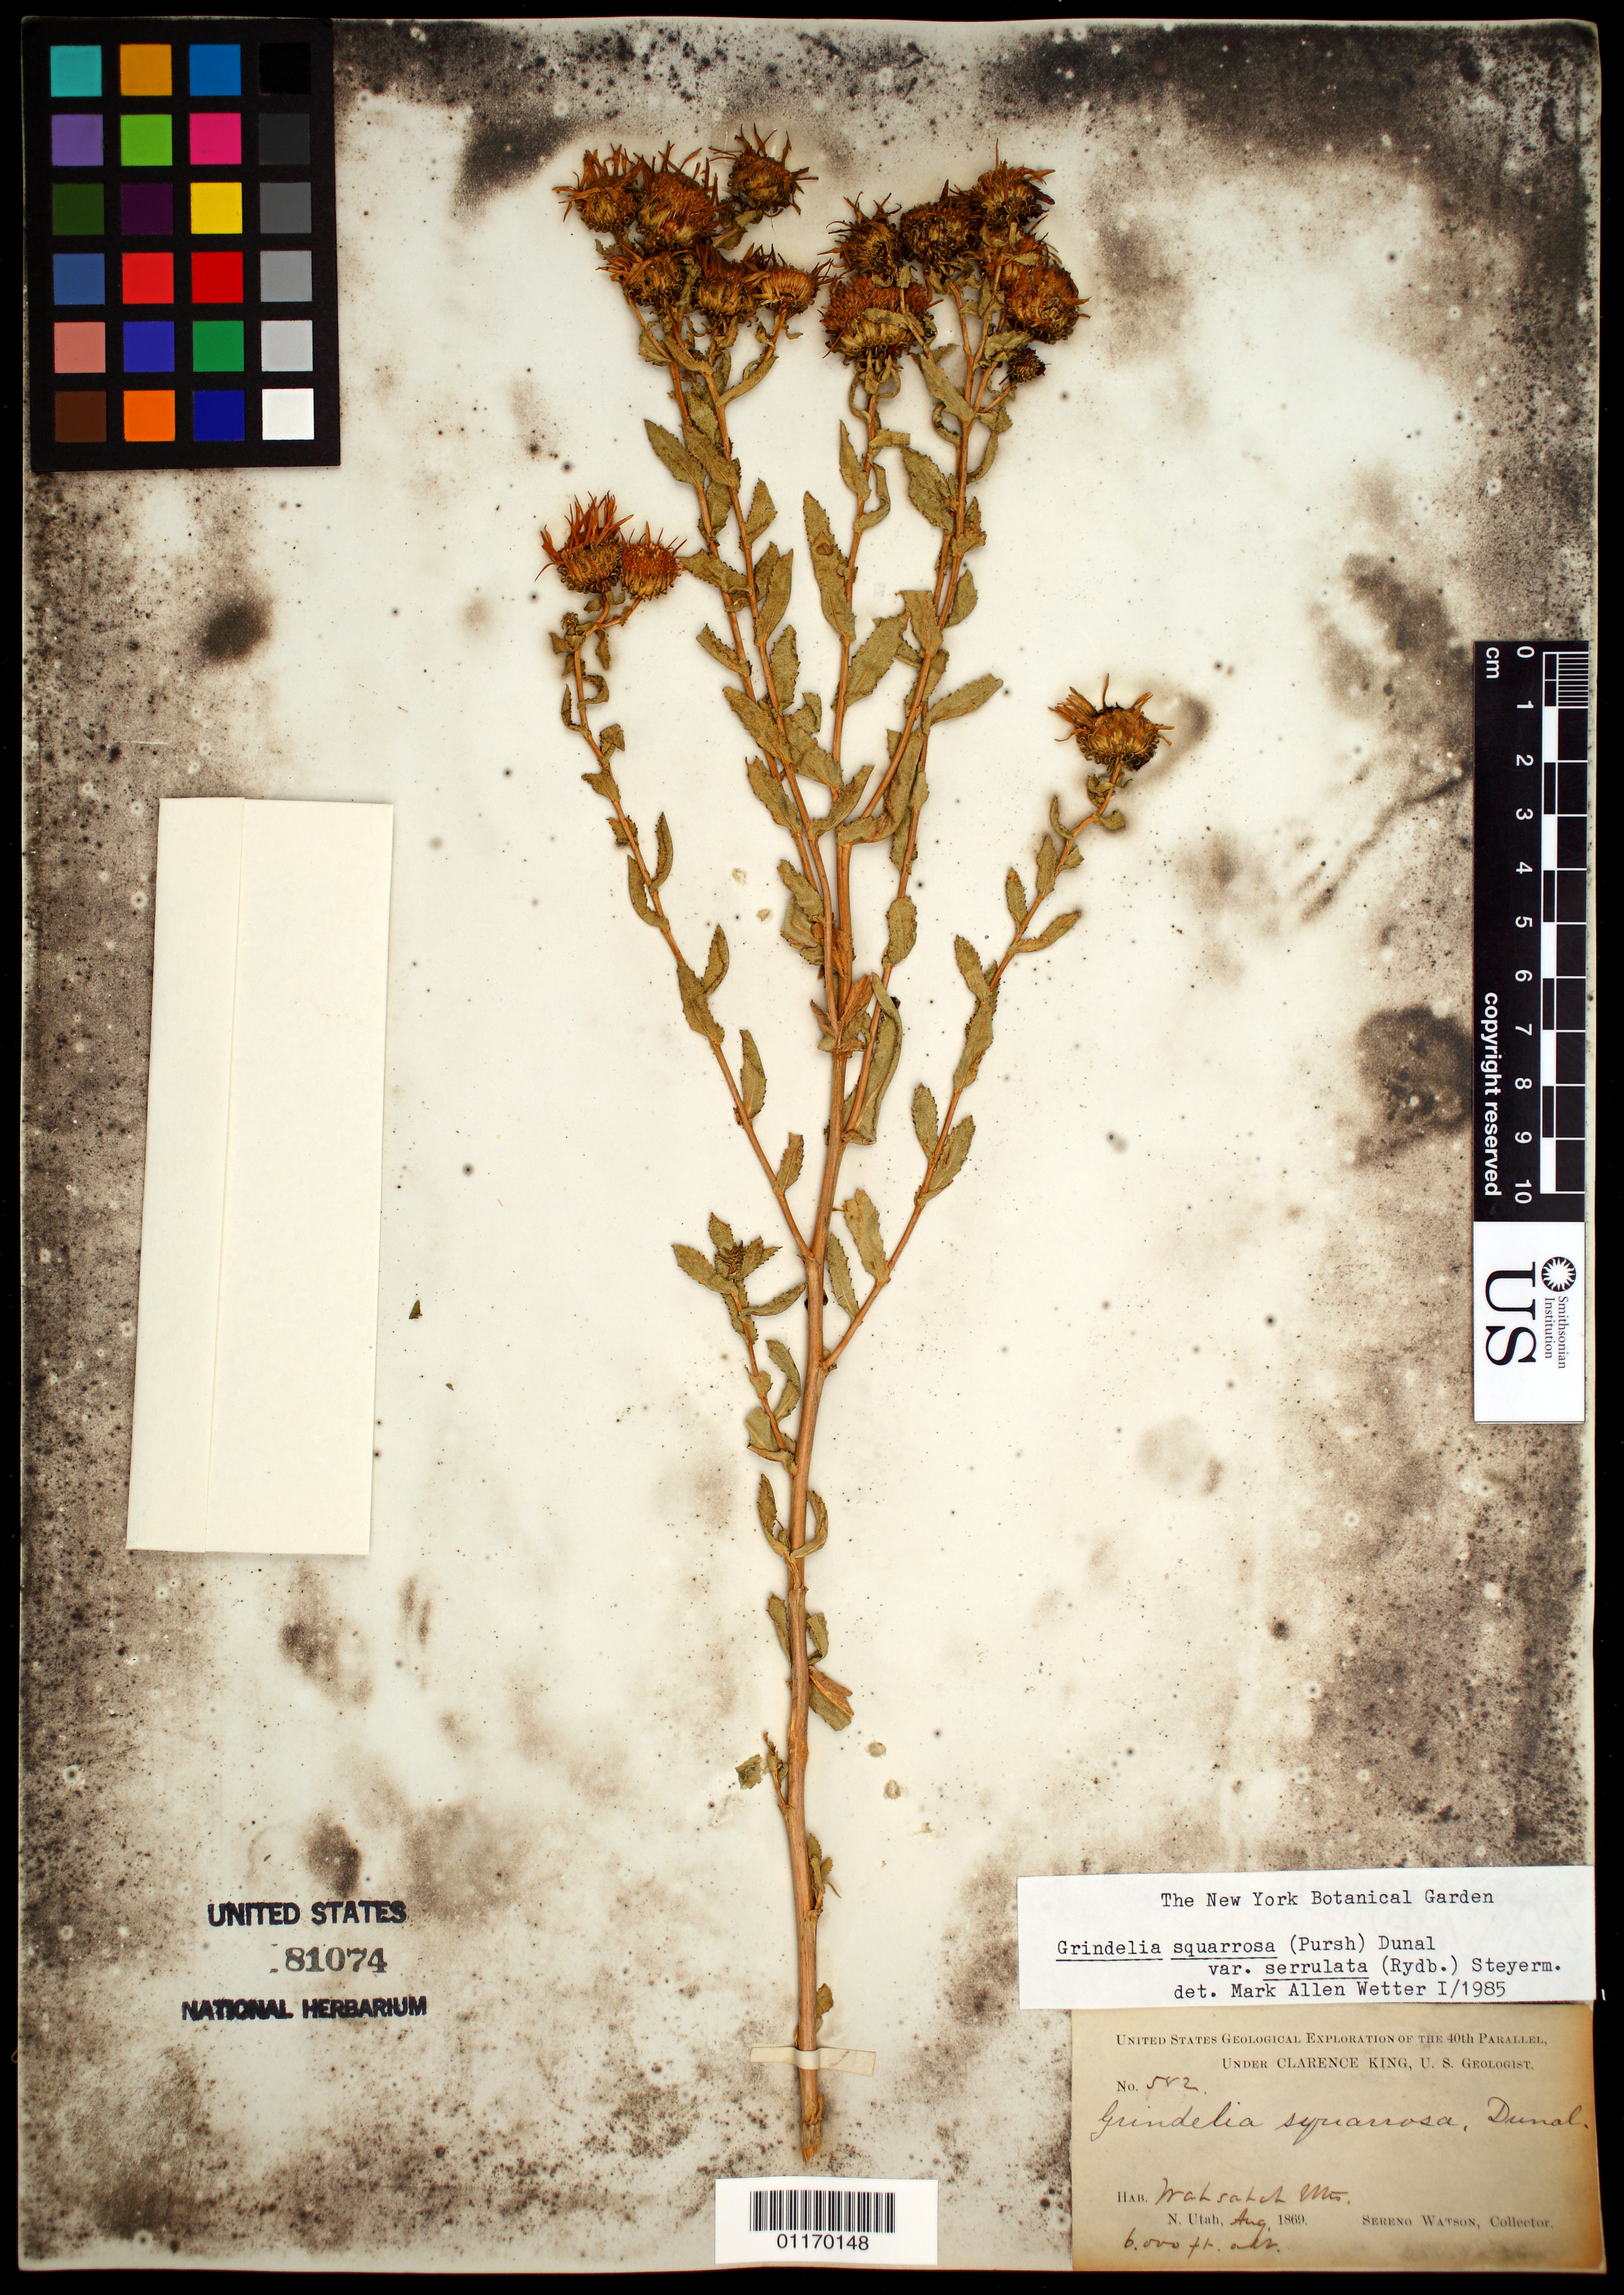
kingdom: Plantae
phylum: Tracheophyta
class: Magnoliopsida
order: Asterales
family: Asteraceae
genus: Grindelia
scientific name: Grindelia squarrosa var. serrulata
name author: (Rydb.) Steyerm.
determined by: Wetter, M. A.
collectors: S. Watson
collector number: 582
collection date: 1869-08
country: United States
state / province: Utah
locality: Wasatch Mts.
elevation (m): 1829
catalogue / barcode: US 81074